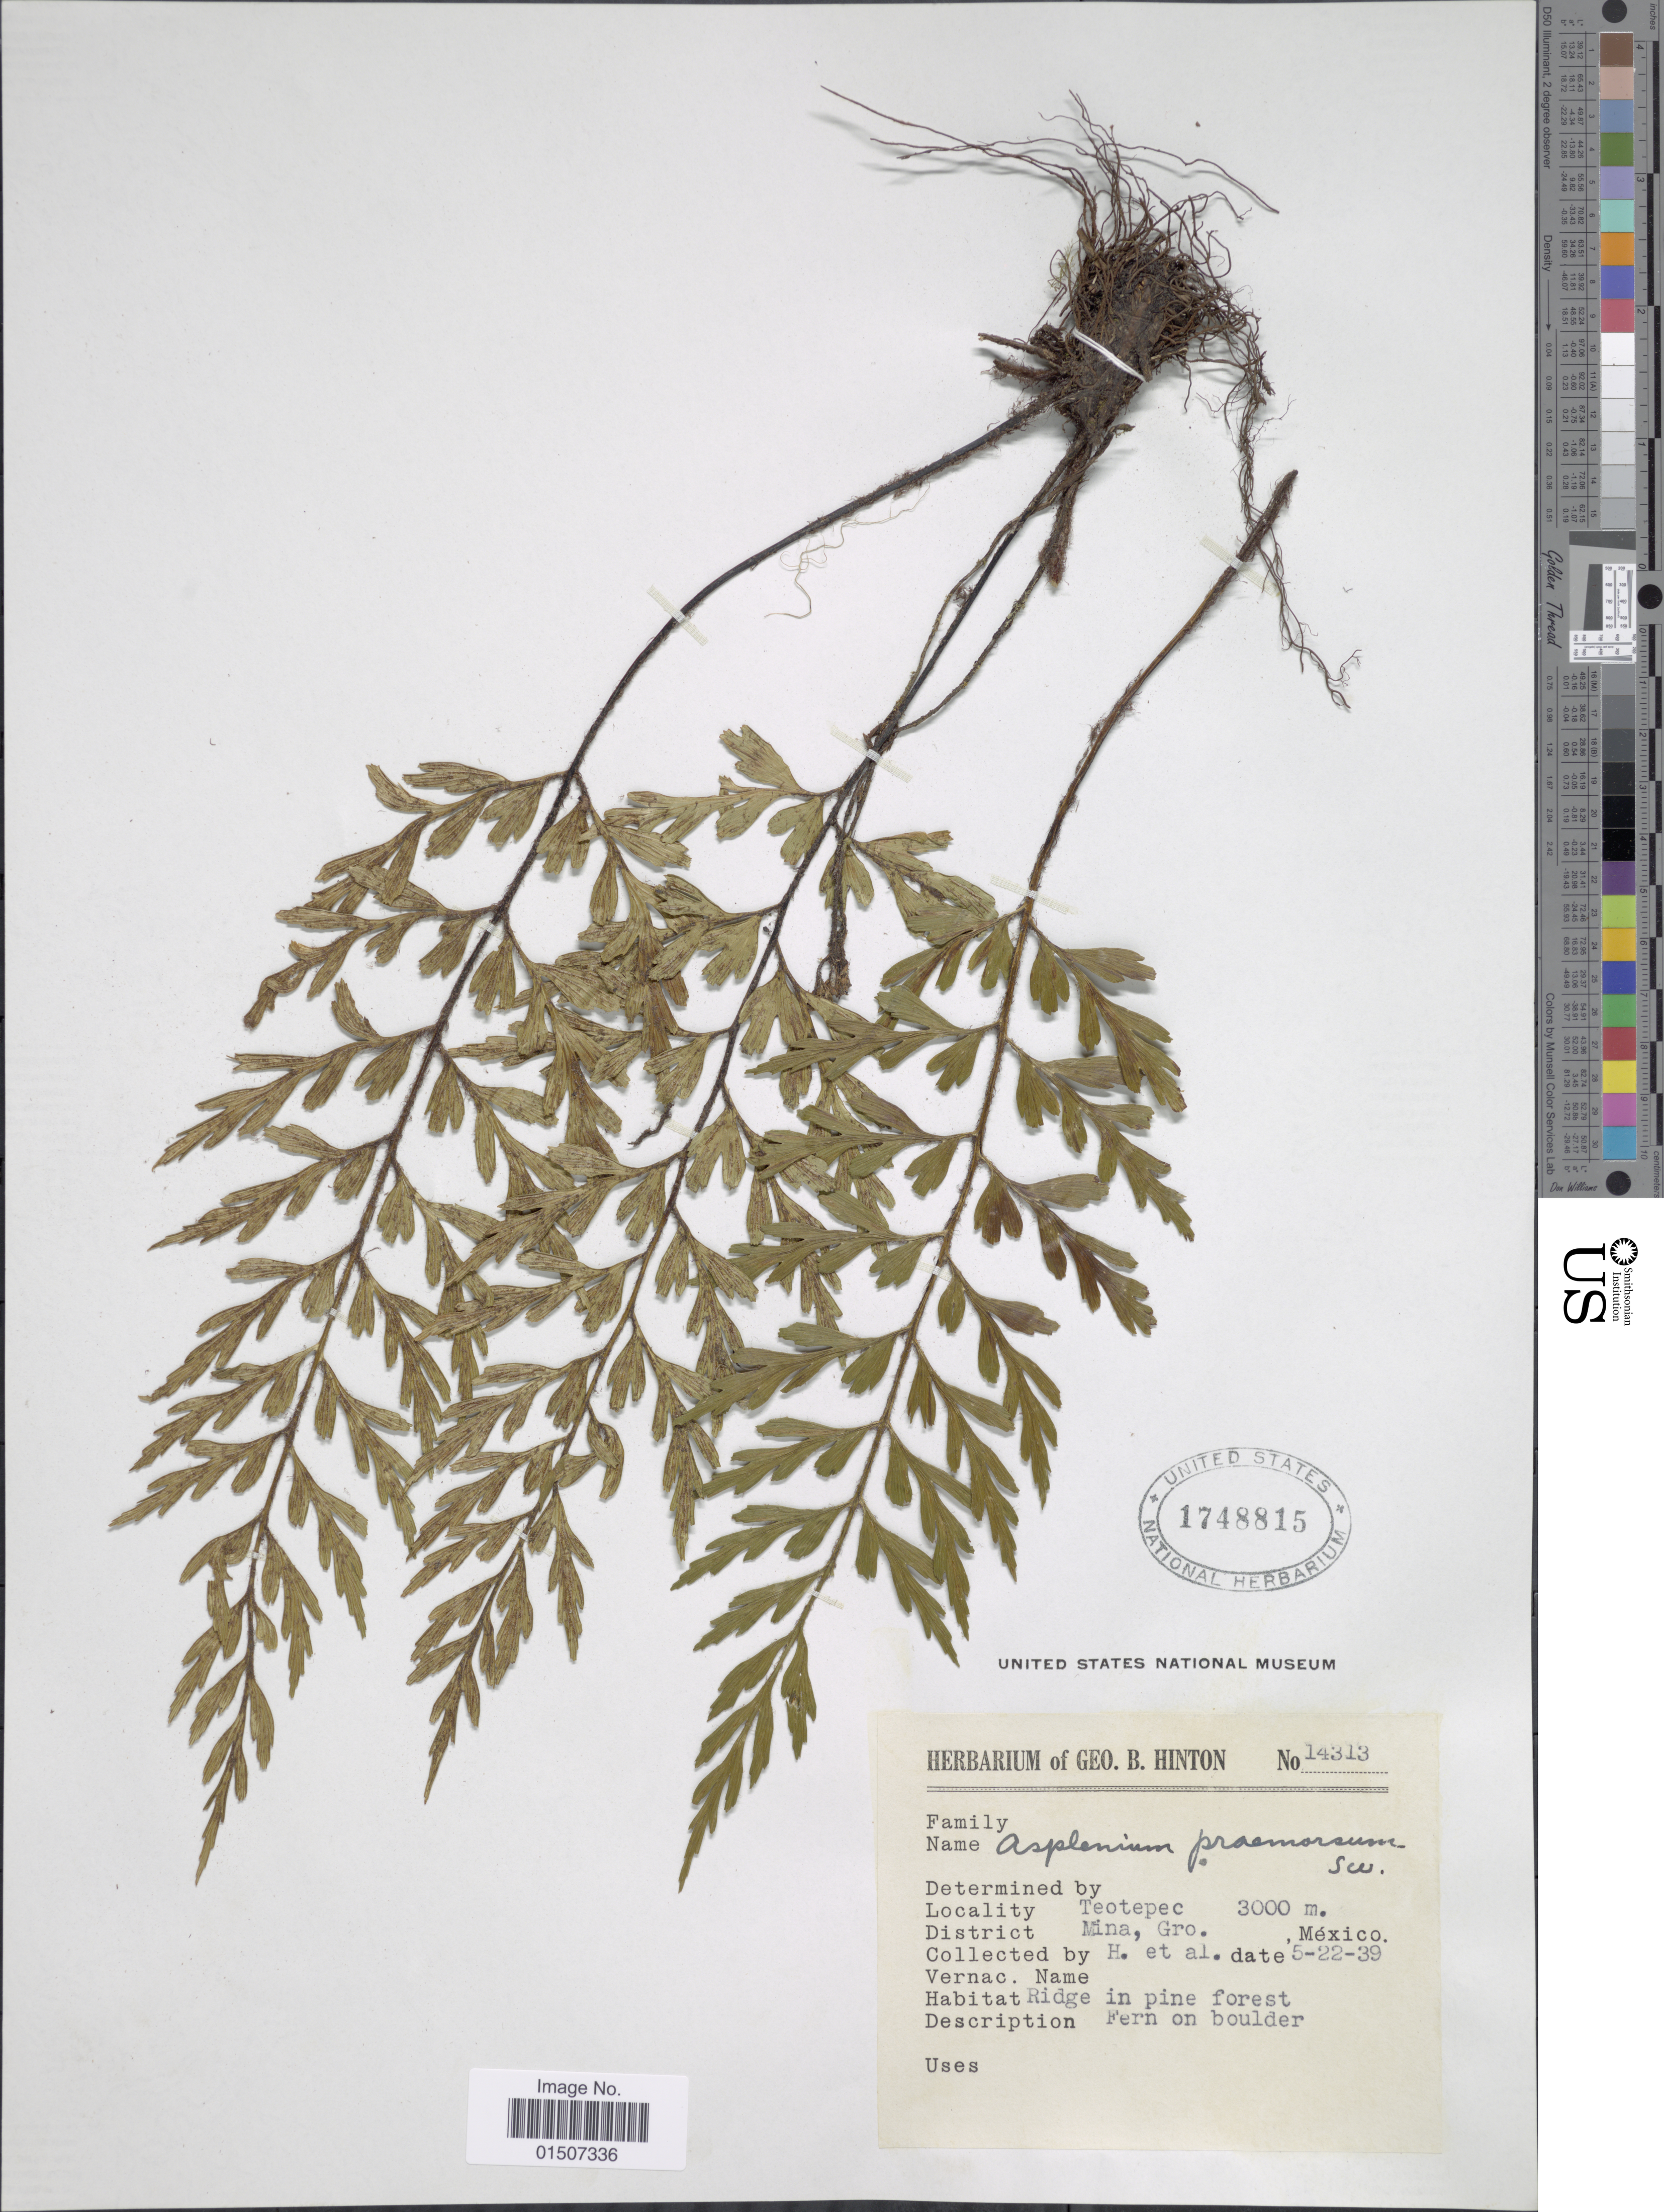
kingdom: Plantae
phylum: Tracheophyta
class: Polypodiopsida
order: Polypodiales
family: Aspleniaceae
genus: Asplenium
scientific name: Asplenium praemorsum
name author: Sw.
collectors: G. B. Hinton & et al.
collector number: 14313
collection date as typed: Transcribed d/m/y: 22/5/39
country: Mexico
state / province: Guerrero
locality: Teotepec, District Mina, Gro.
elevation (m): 3000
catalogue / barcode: US 1748815